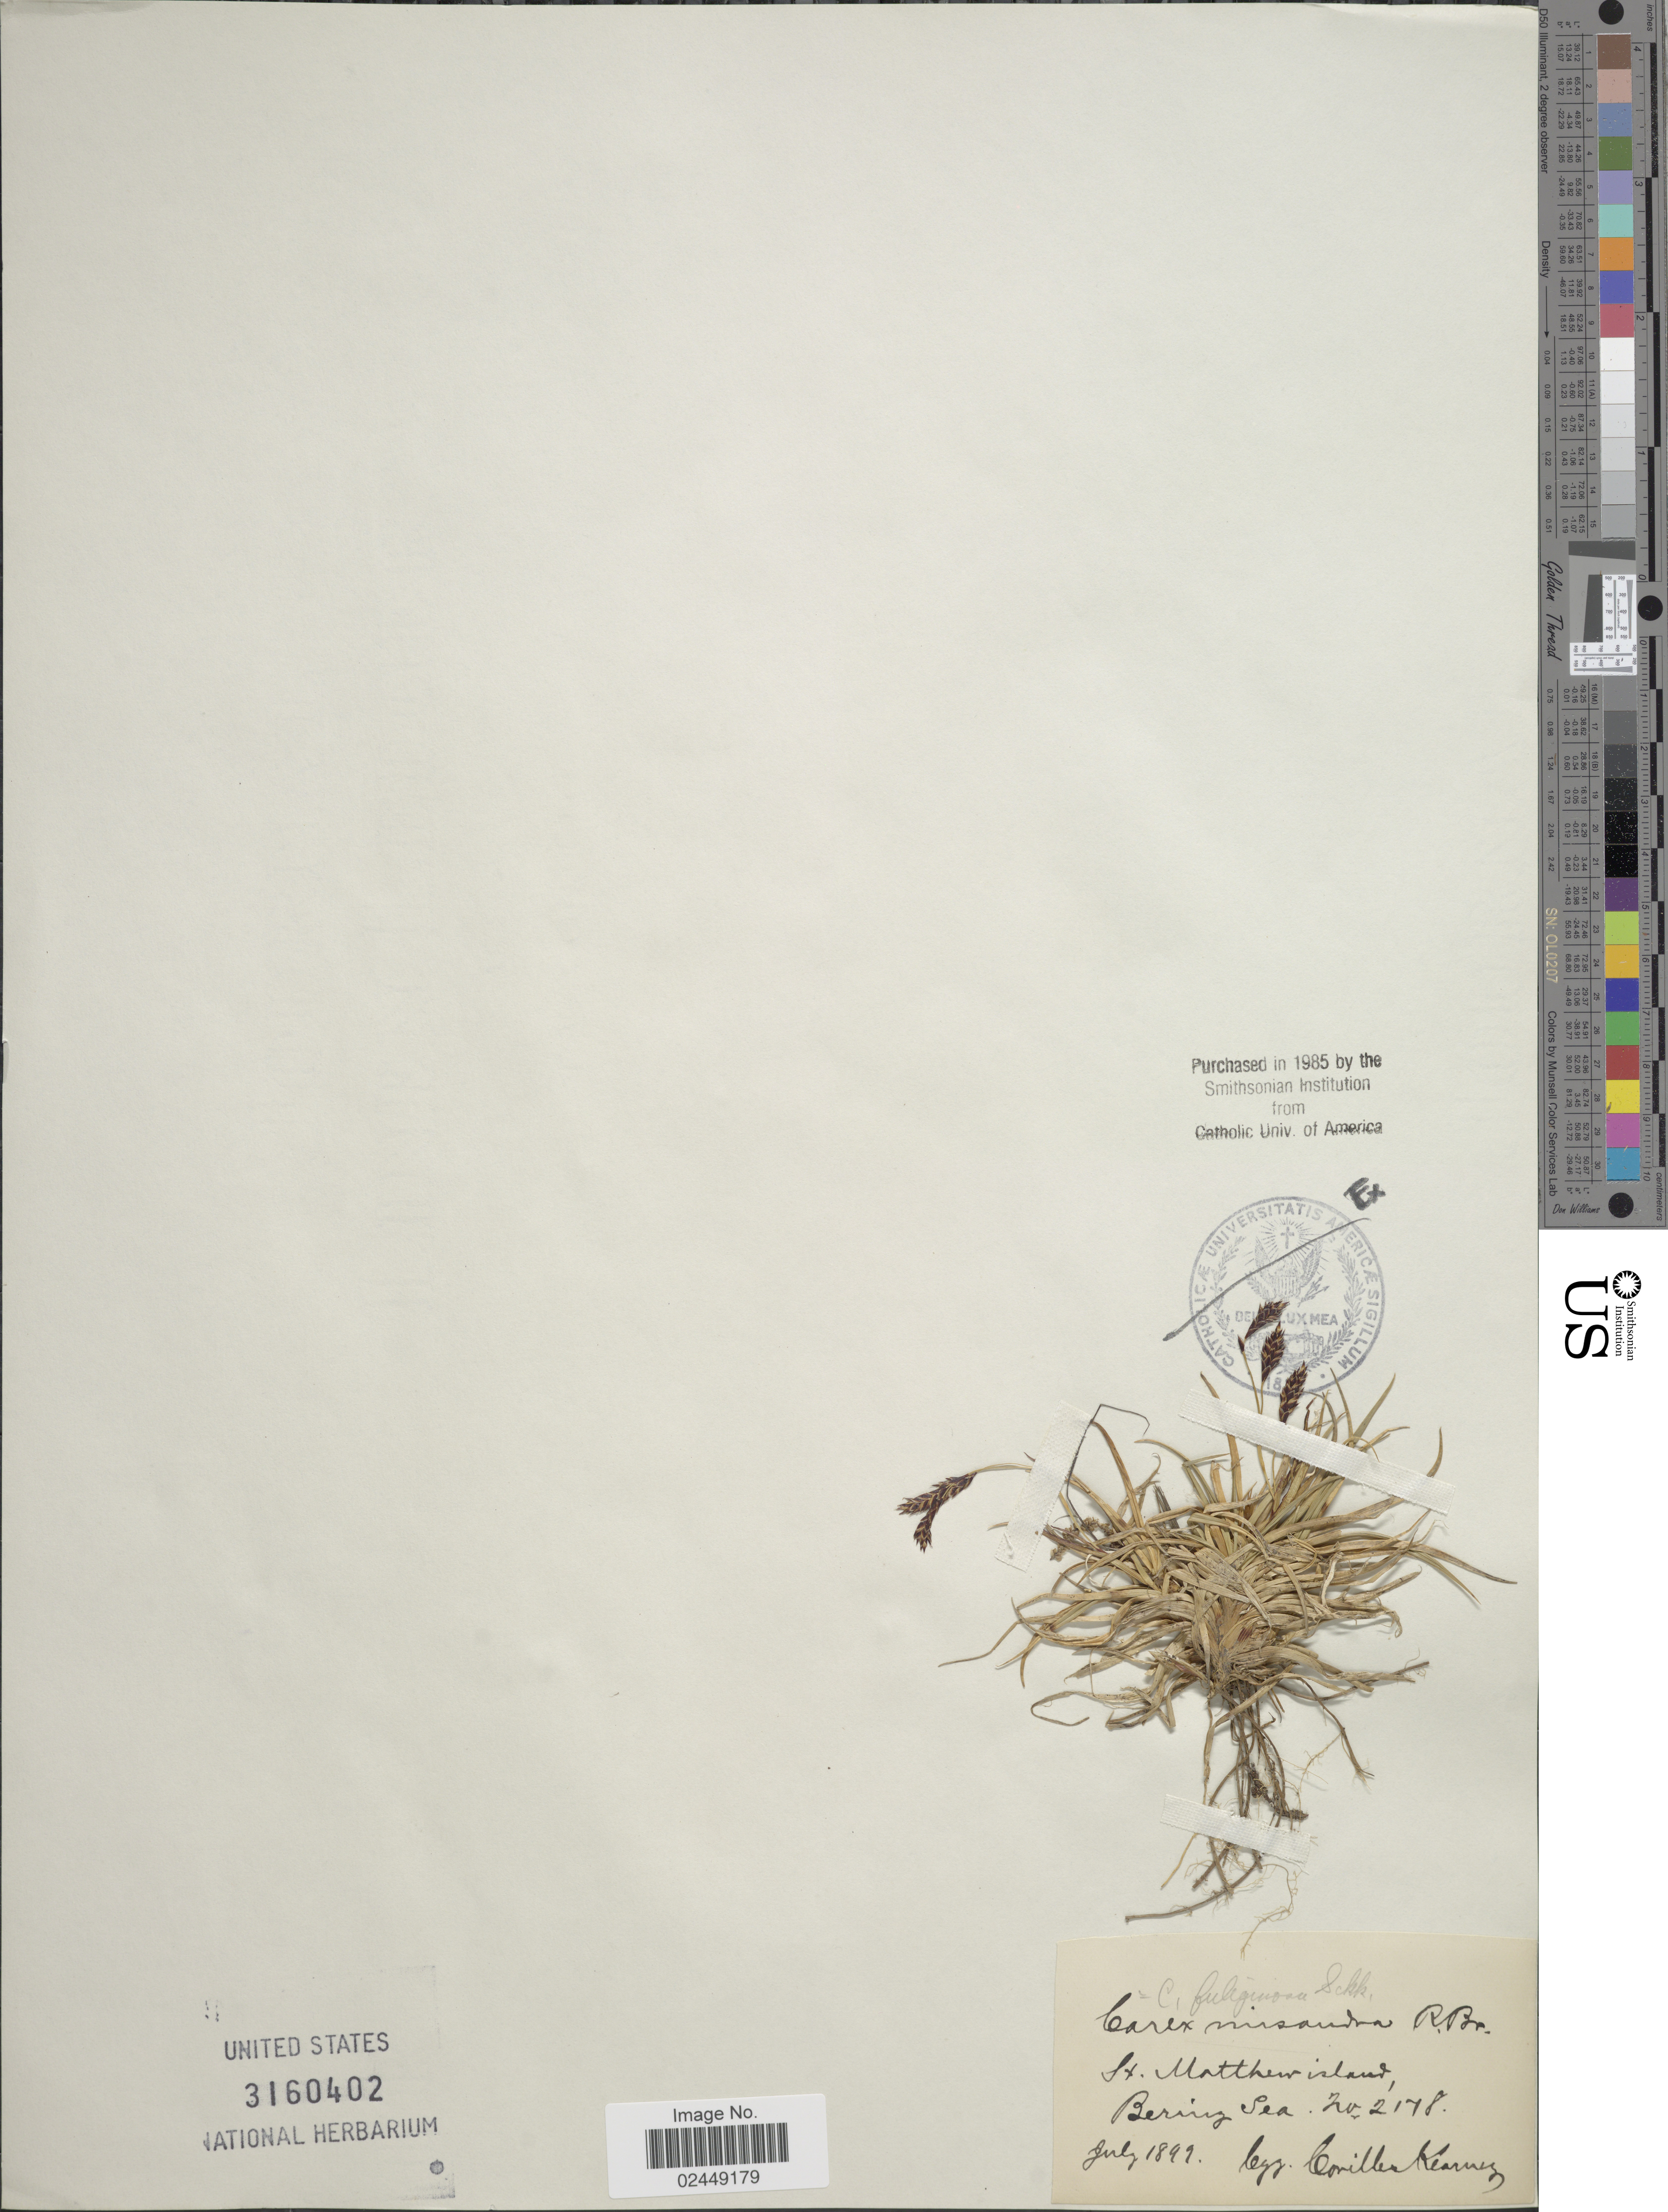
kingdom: Plantae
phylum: Tracheophyta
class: Liliopsida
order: Poales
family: Cyperaceae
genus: Carex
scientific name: Carex fuliginosa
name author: Schkuhr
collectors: C. Kearney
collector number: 2178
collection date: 1899-07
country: United States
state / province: Alaska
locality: St Matthew island, Bering Sea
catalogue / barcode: US 3160402